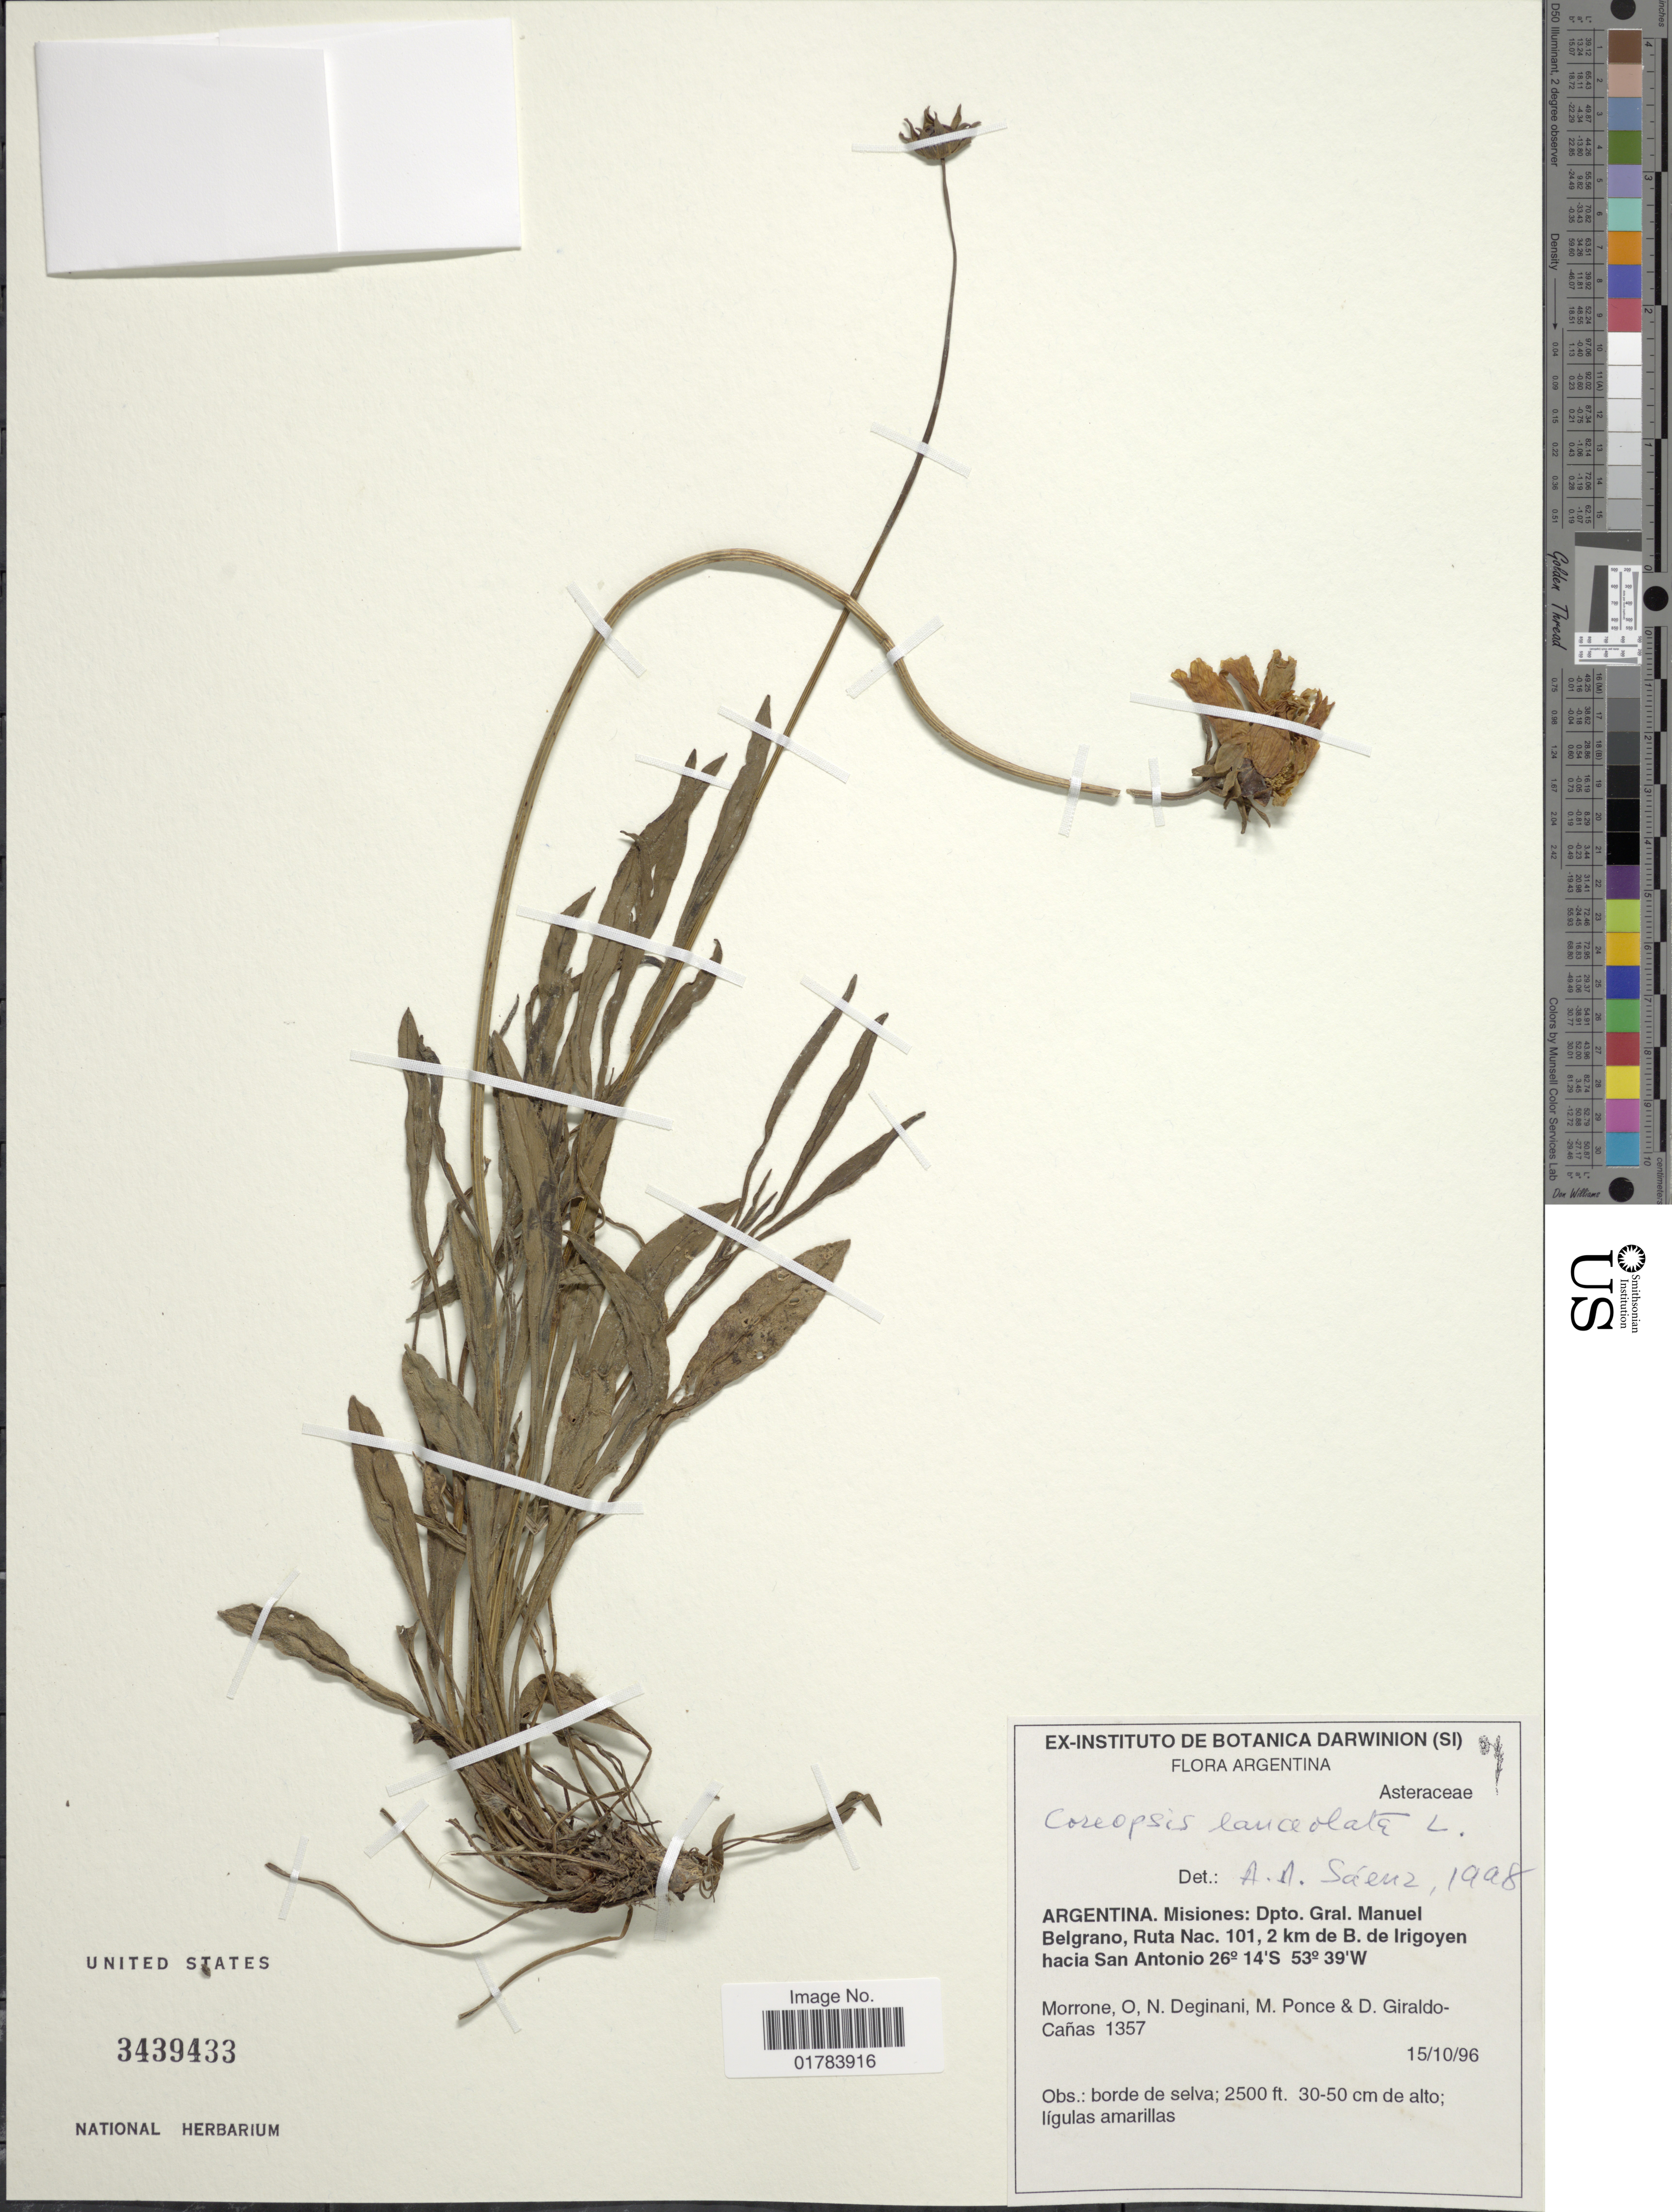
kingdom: Plantae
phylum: Tracheophyta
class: Magnoliopsida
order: Asterales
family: Asteraceae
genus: Coreopsis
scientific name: Coreopsis lanceolata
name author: L.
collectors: O. N. Morrone, M. Deginani, Ponce & D. A. Giraldo-Cañas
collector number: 1357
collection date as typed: Transcribed d/m/y: 15/10/96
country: Argentina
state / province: Misiones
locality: Dpot. Gral. Manuel Belgrano, Ruta Nac. 101, 2 km de B. de Irigoyen hacia San Antonio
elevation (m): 762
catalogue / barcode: US 3439433